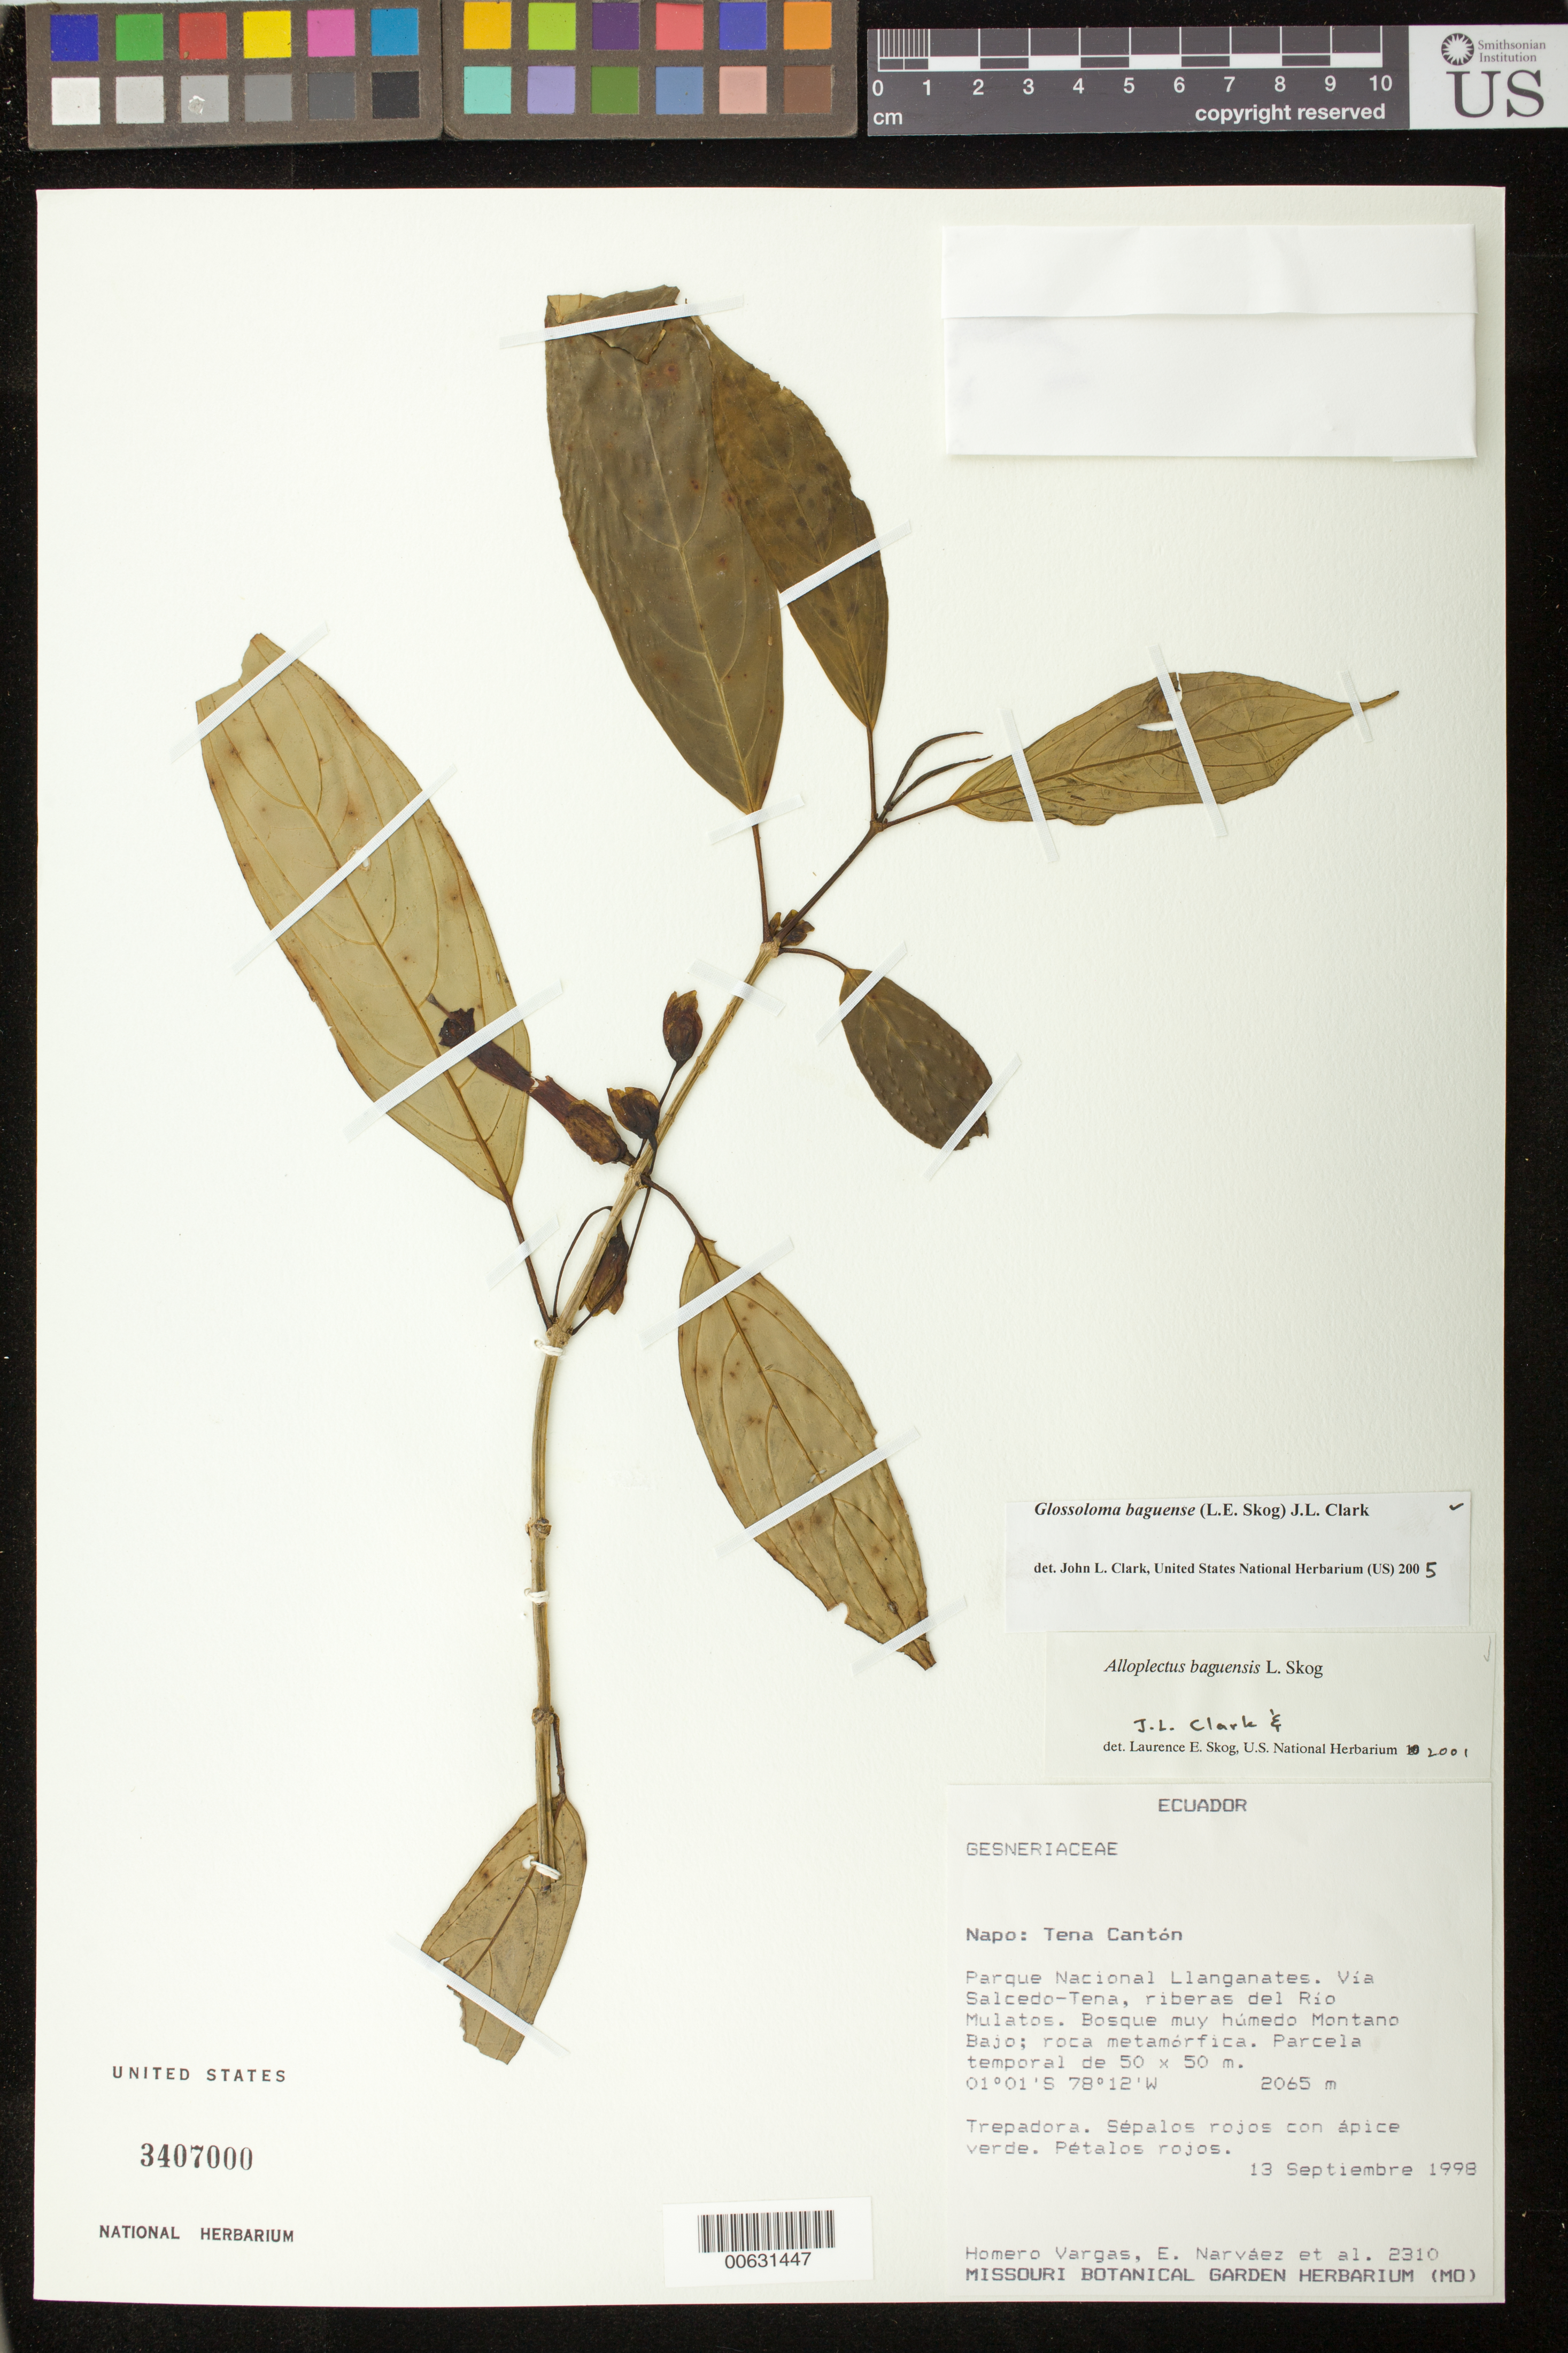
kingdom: Plantae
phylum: Tracheophyta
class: Magnoliopsida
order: Lamiales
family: Gesneriaceae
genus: Glossoloma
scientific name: Glossoloma baguense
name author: (L.E. Skog) J.L. Clark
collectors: H. Vargas, E. Narváez & et al.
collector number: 2310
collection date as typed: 13 Sep 1998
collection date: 1998-09-13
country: Ecuador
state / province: Napo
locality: Tena Cantón; Parque Nacional Llanganates, vía Salcedo-Tena, riberas del Río Mulatos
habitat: Bosque muy húmedo montano bajo; roca metamórfica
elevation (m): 2065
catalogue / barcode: US 3407000